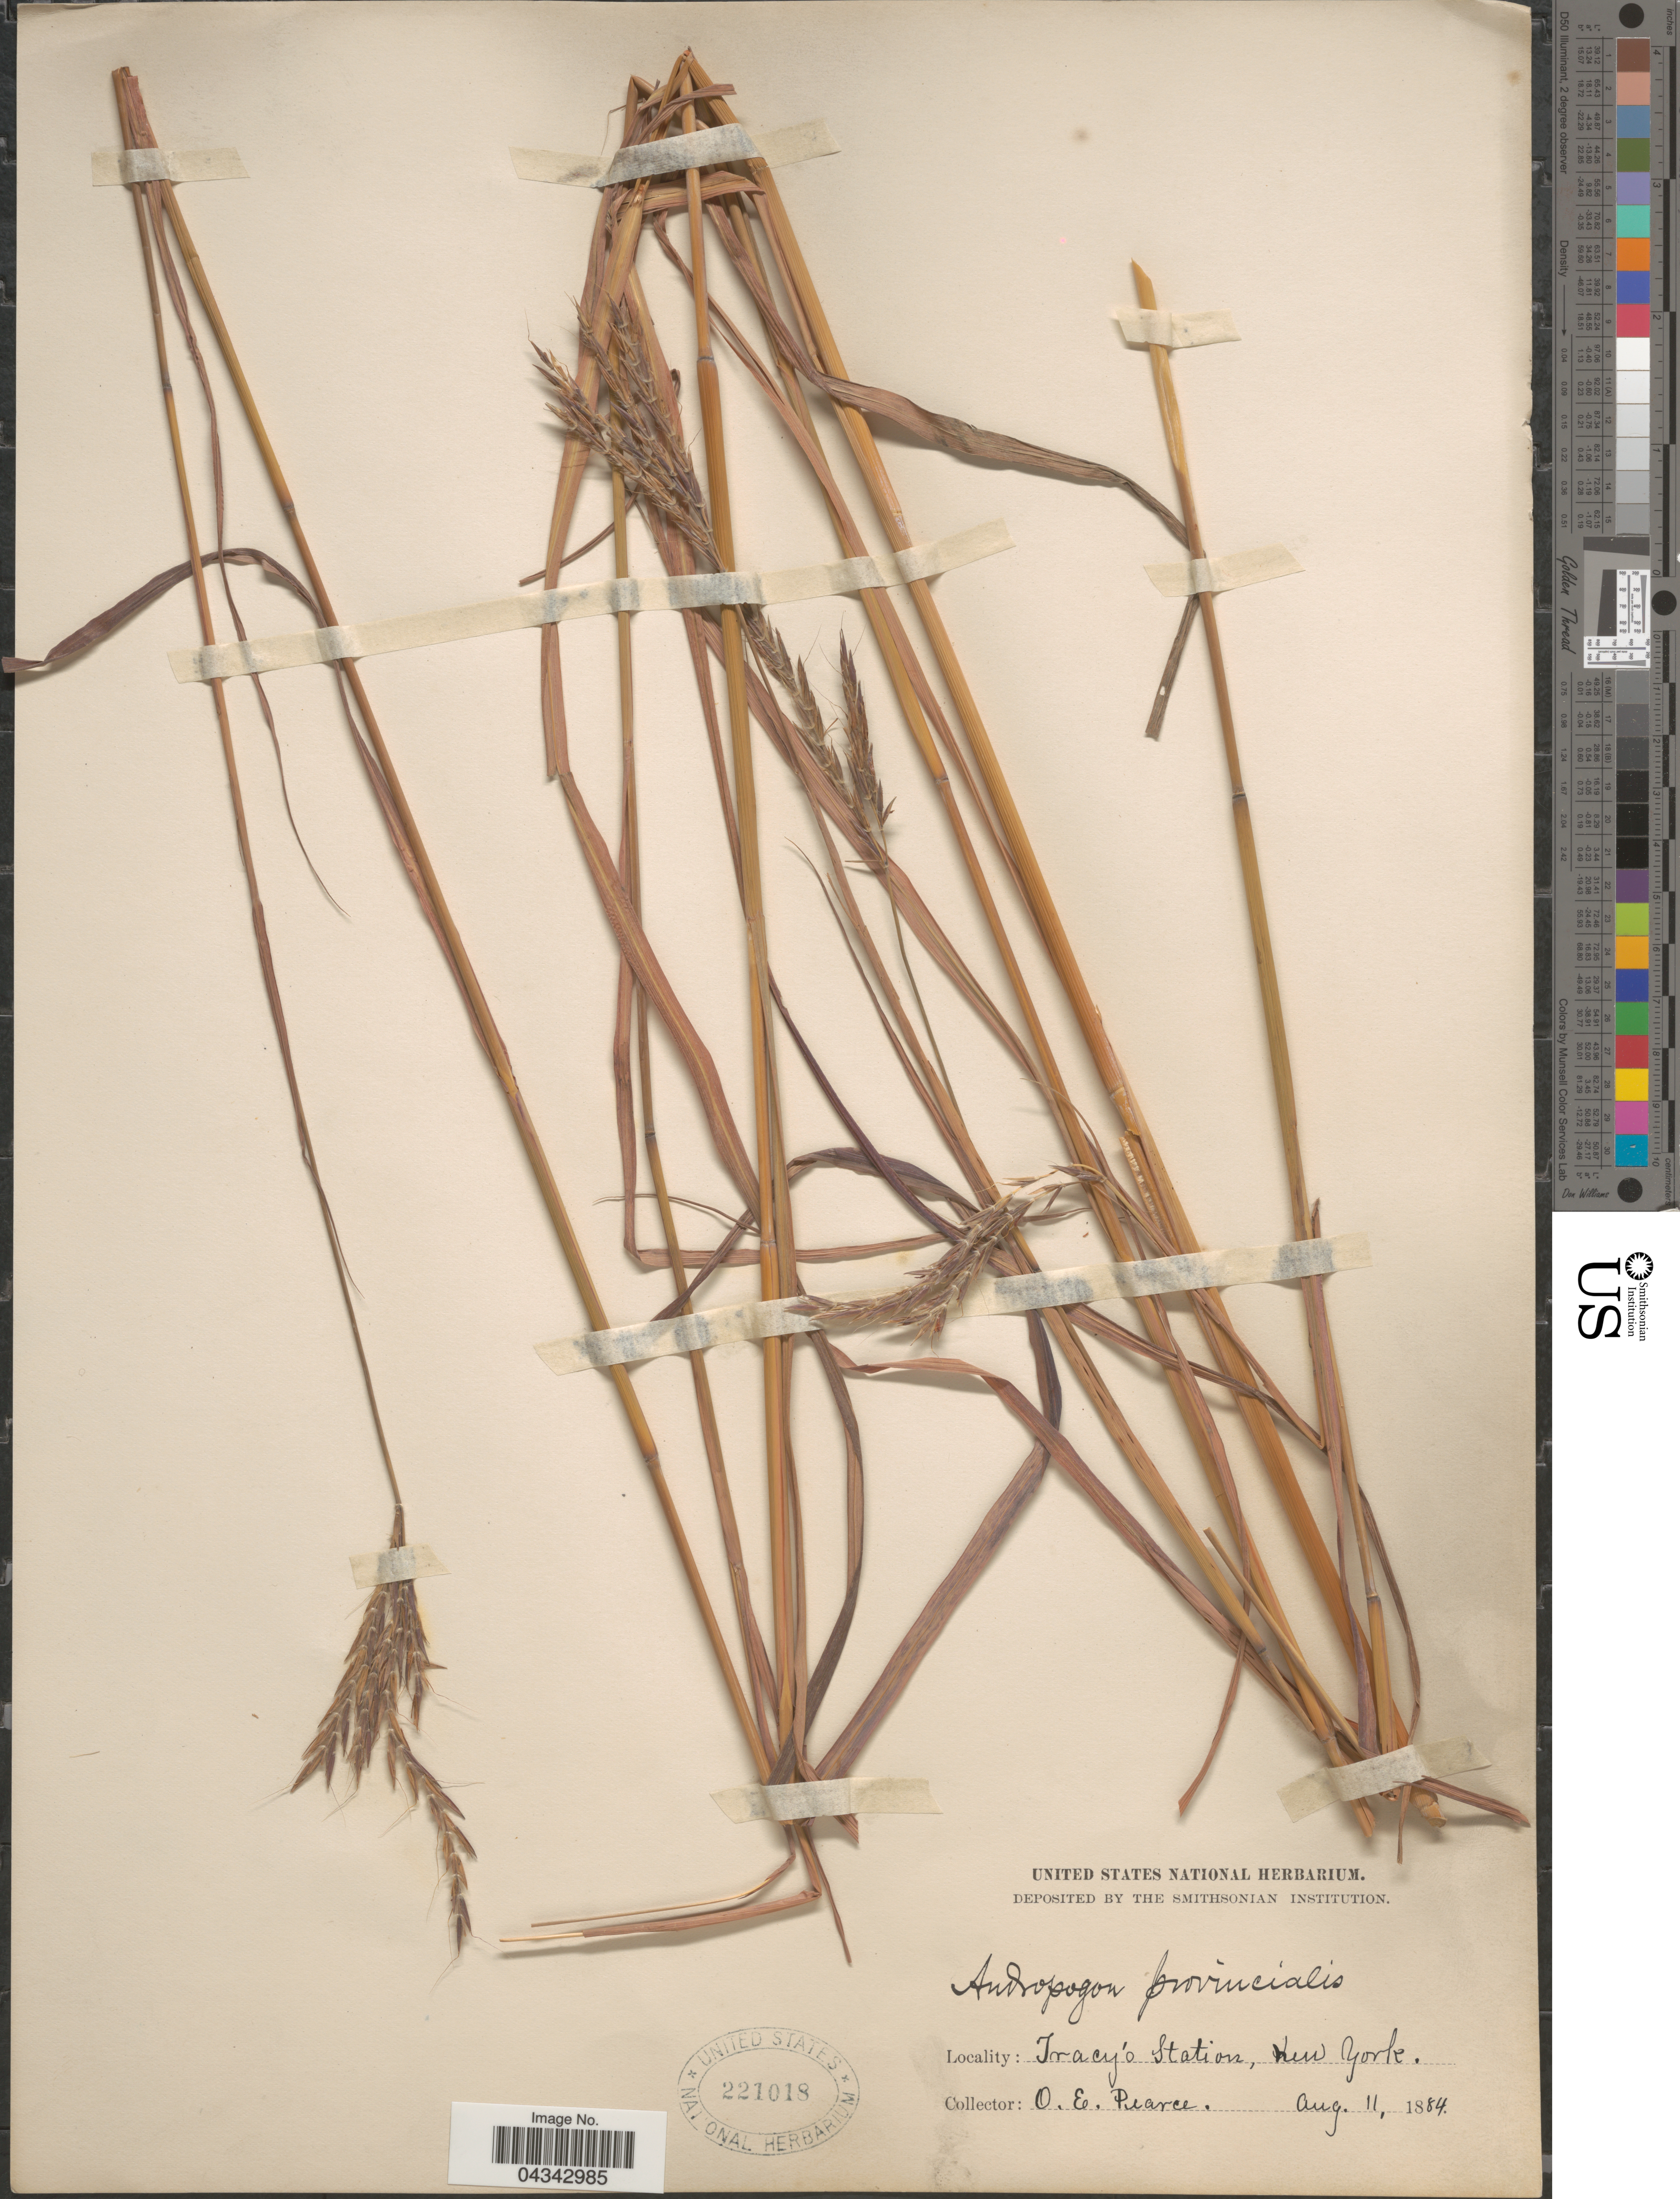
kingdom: Plantae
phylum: Tracheophyta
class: Liliopsida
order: Poales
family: Poaceae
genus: Andropogon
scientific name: Andropogon gerardii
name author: Vitman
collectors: O. E. Pearce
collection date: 1884-08-11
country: United States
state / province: New York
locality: Tracy's Station.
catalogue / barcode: US 221018